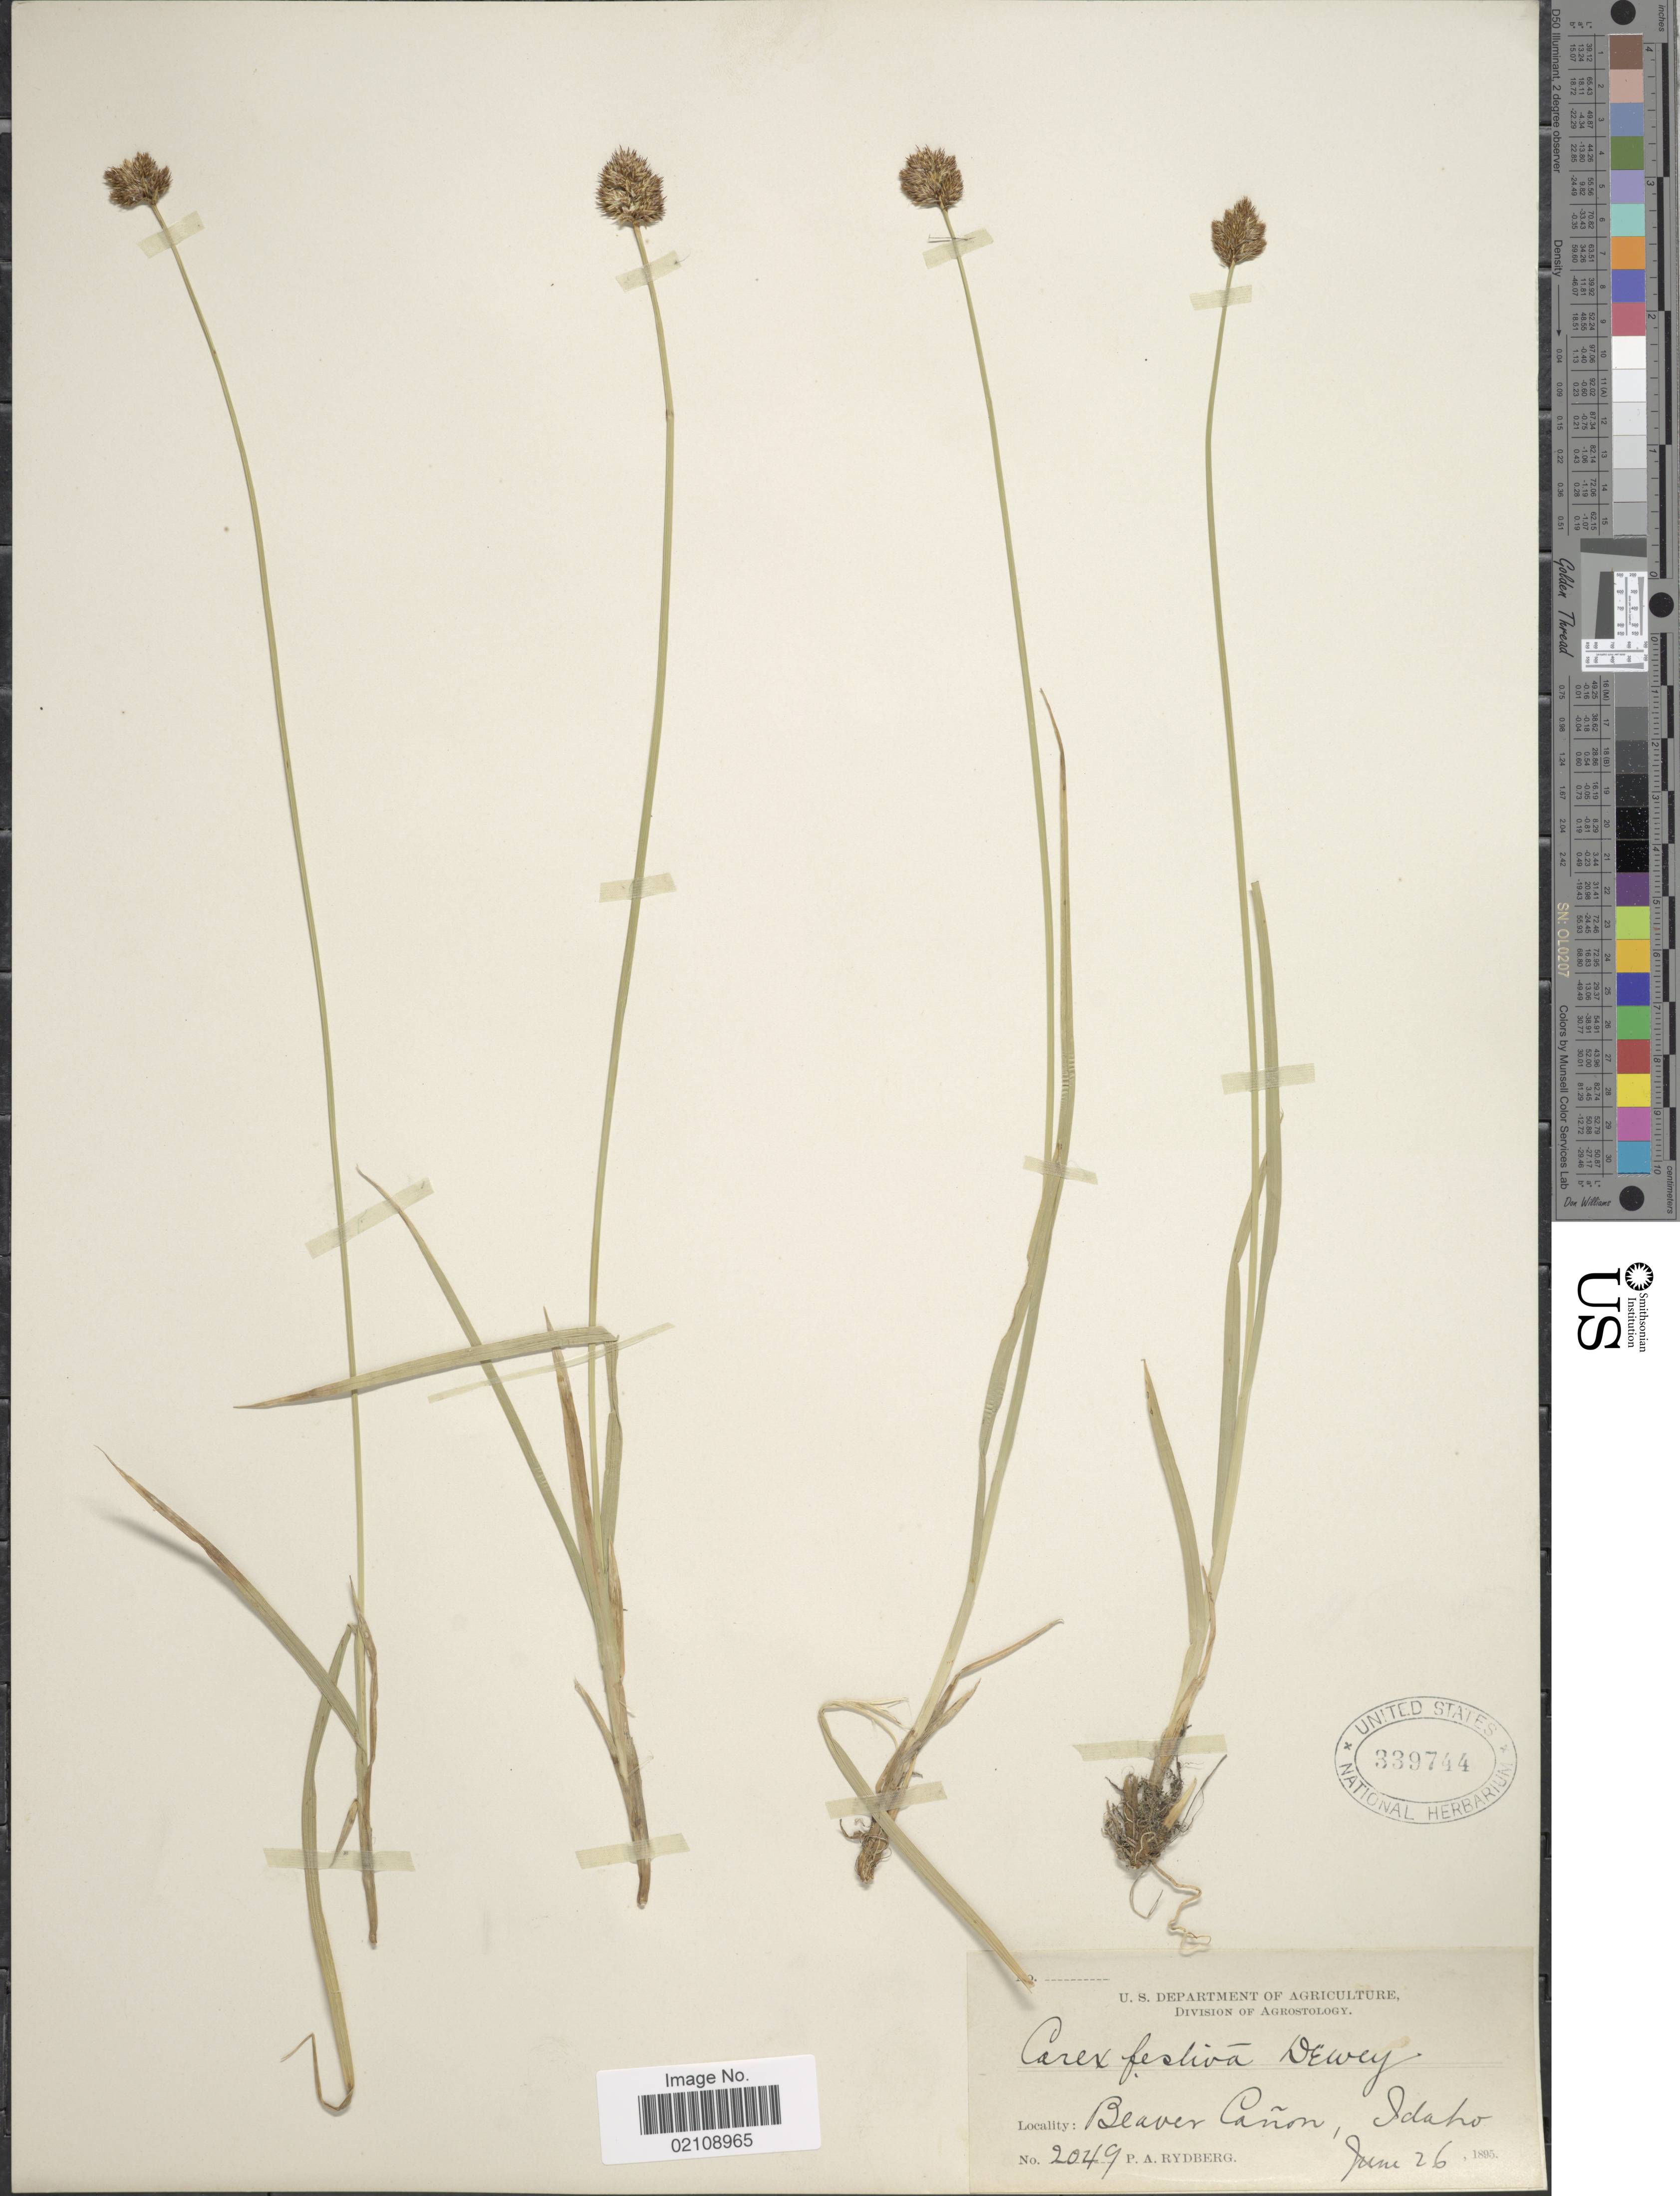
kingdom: Plantae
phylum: Tracheophyta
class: Liliopsida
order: Poales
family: Cyperaceae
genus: Carex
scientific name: Carex microptera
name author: Mack.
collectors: P. A. Rydberg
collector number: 2049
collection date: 1895-06-26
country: United States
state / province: Idaho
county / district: Nez Perce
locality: Beaver Canon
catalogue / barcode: US 339744